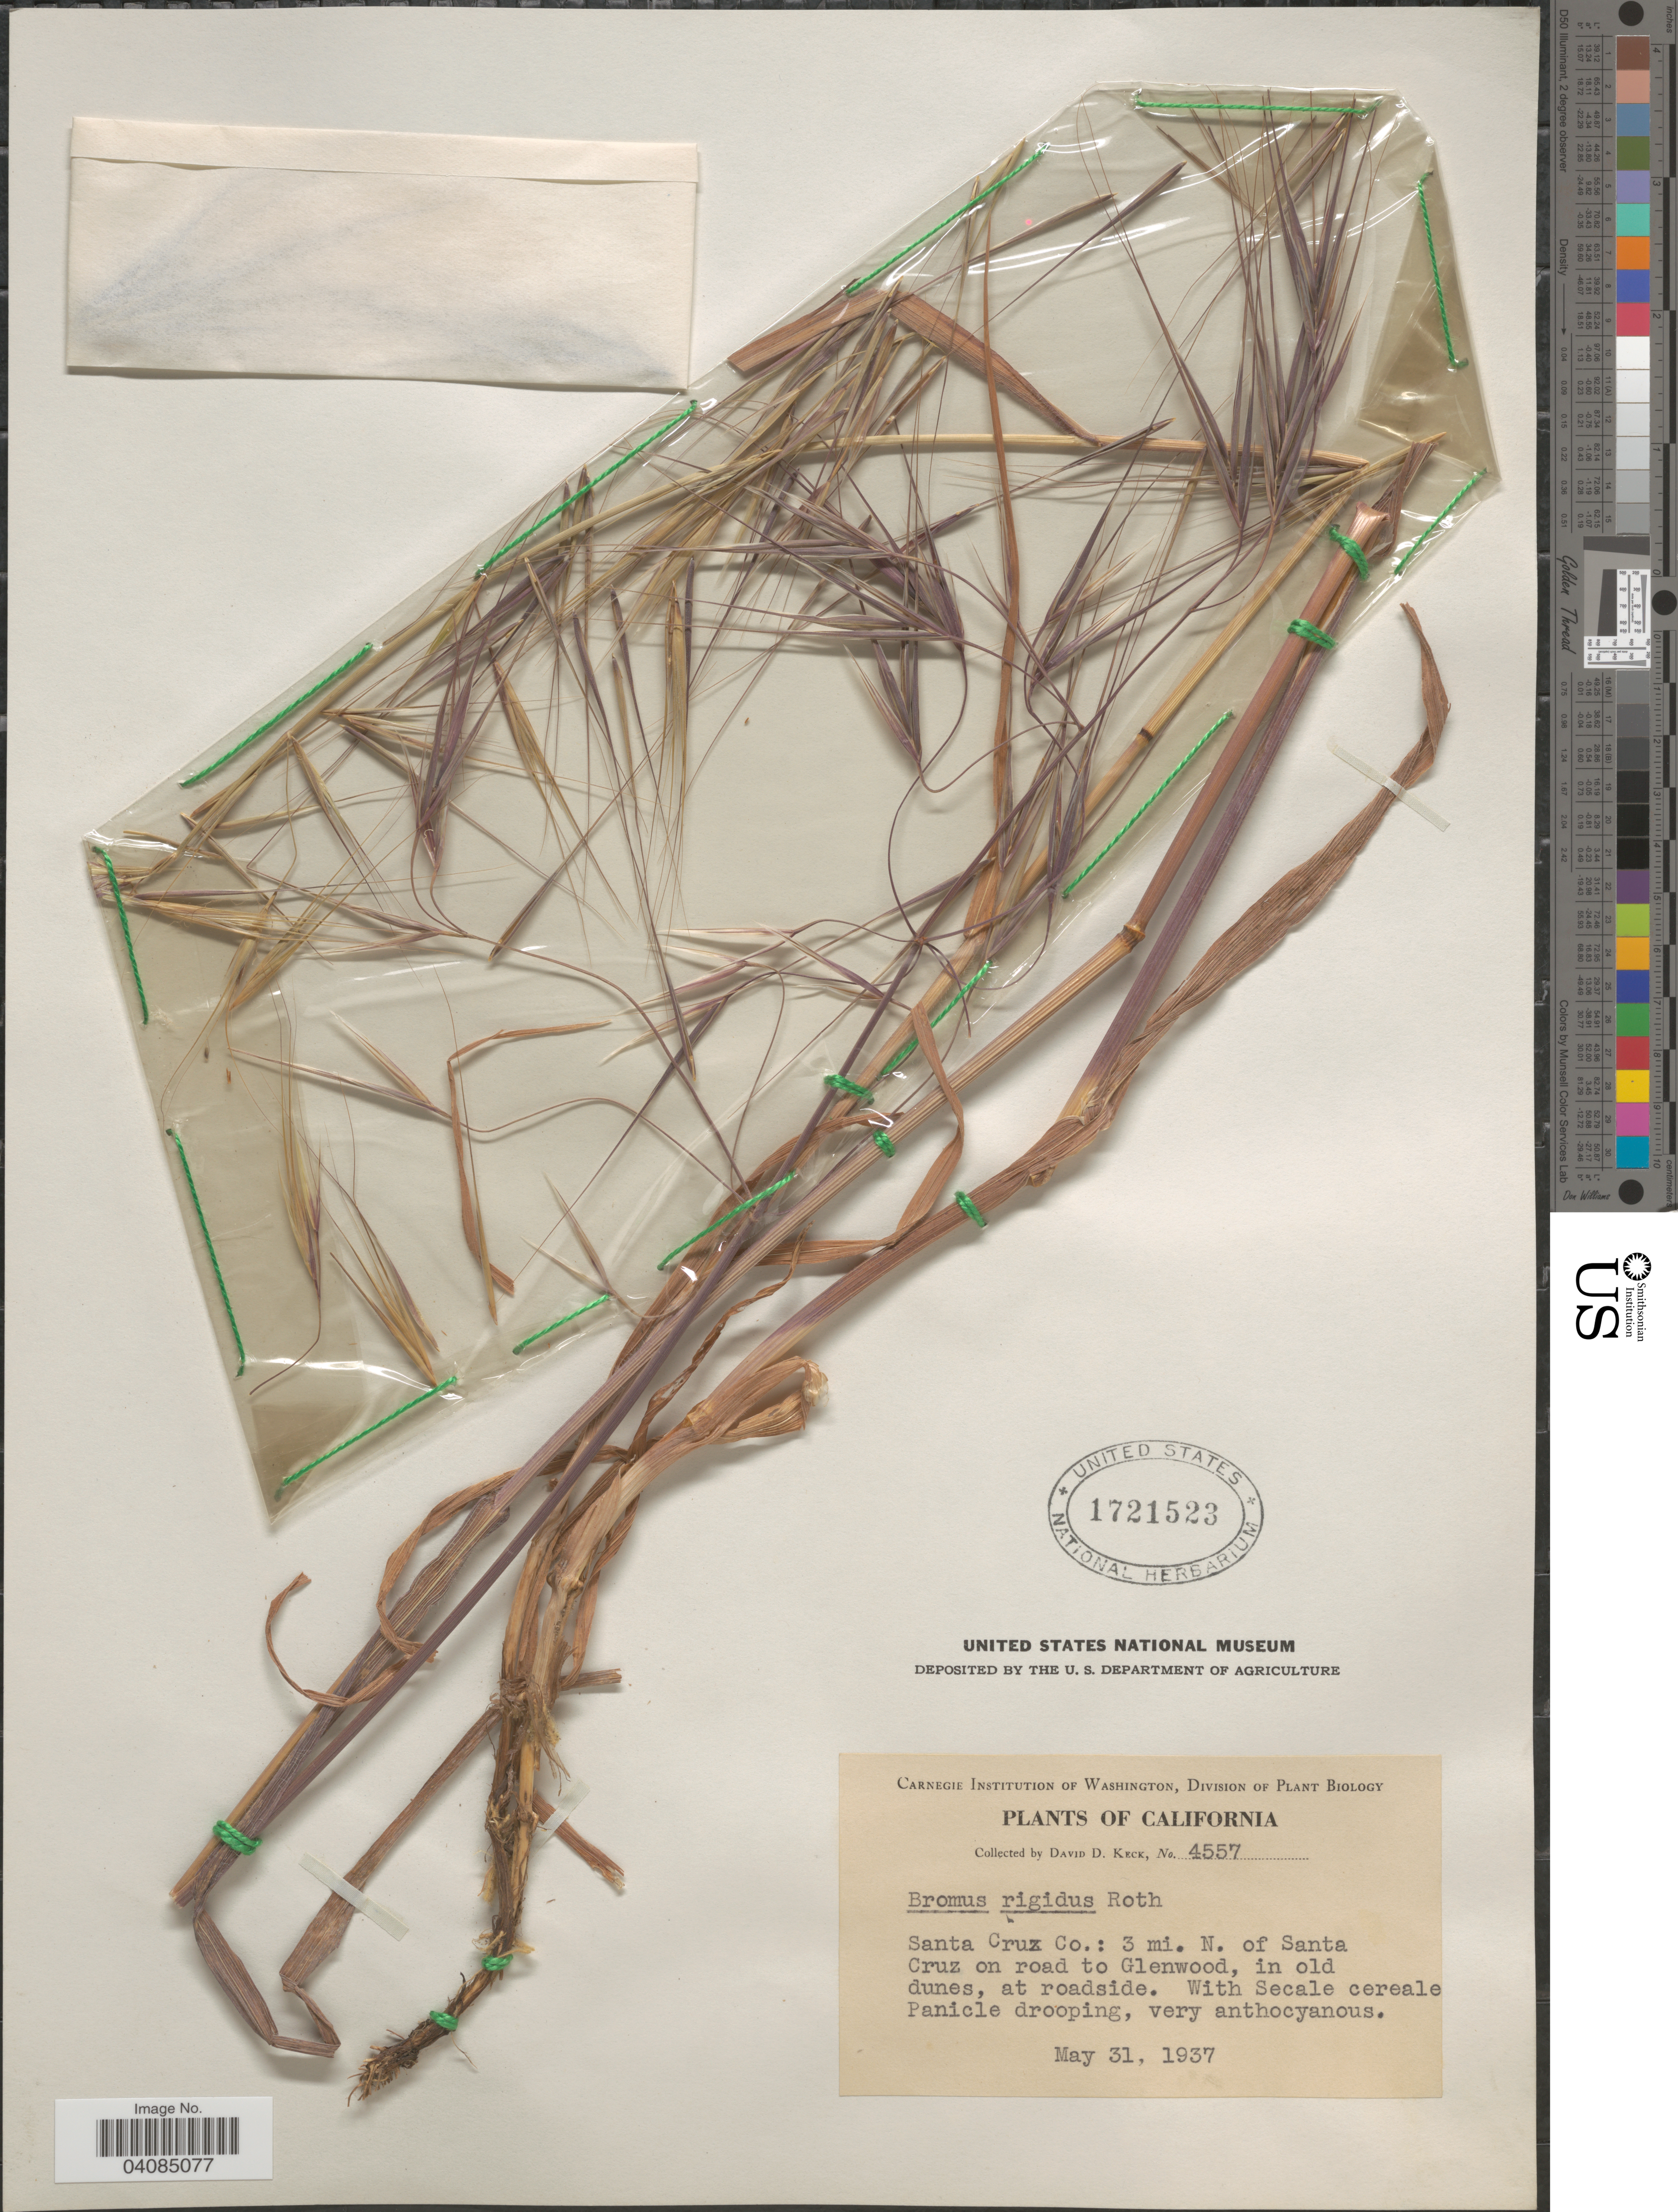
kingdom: Plantae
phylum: Tracheophyta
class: Liliopsida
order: Poales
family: Poaceae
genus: Bromus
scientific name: Bromus rigidus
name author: Roth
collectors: D. D. Keck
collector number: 4557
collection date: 1937-05-31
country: United States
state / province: California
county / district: Santa Cruz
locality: Santa Cruz Co.: 3 mi. N. of Santa Cruz on road to Glenwood, in old dunes, at roadside.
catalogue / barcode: US 1721523